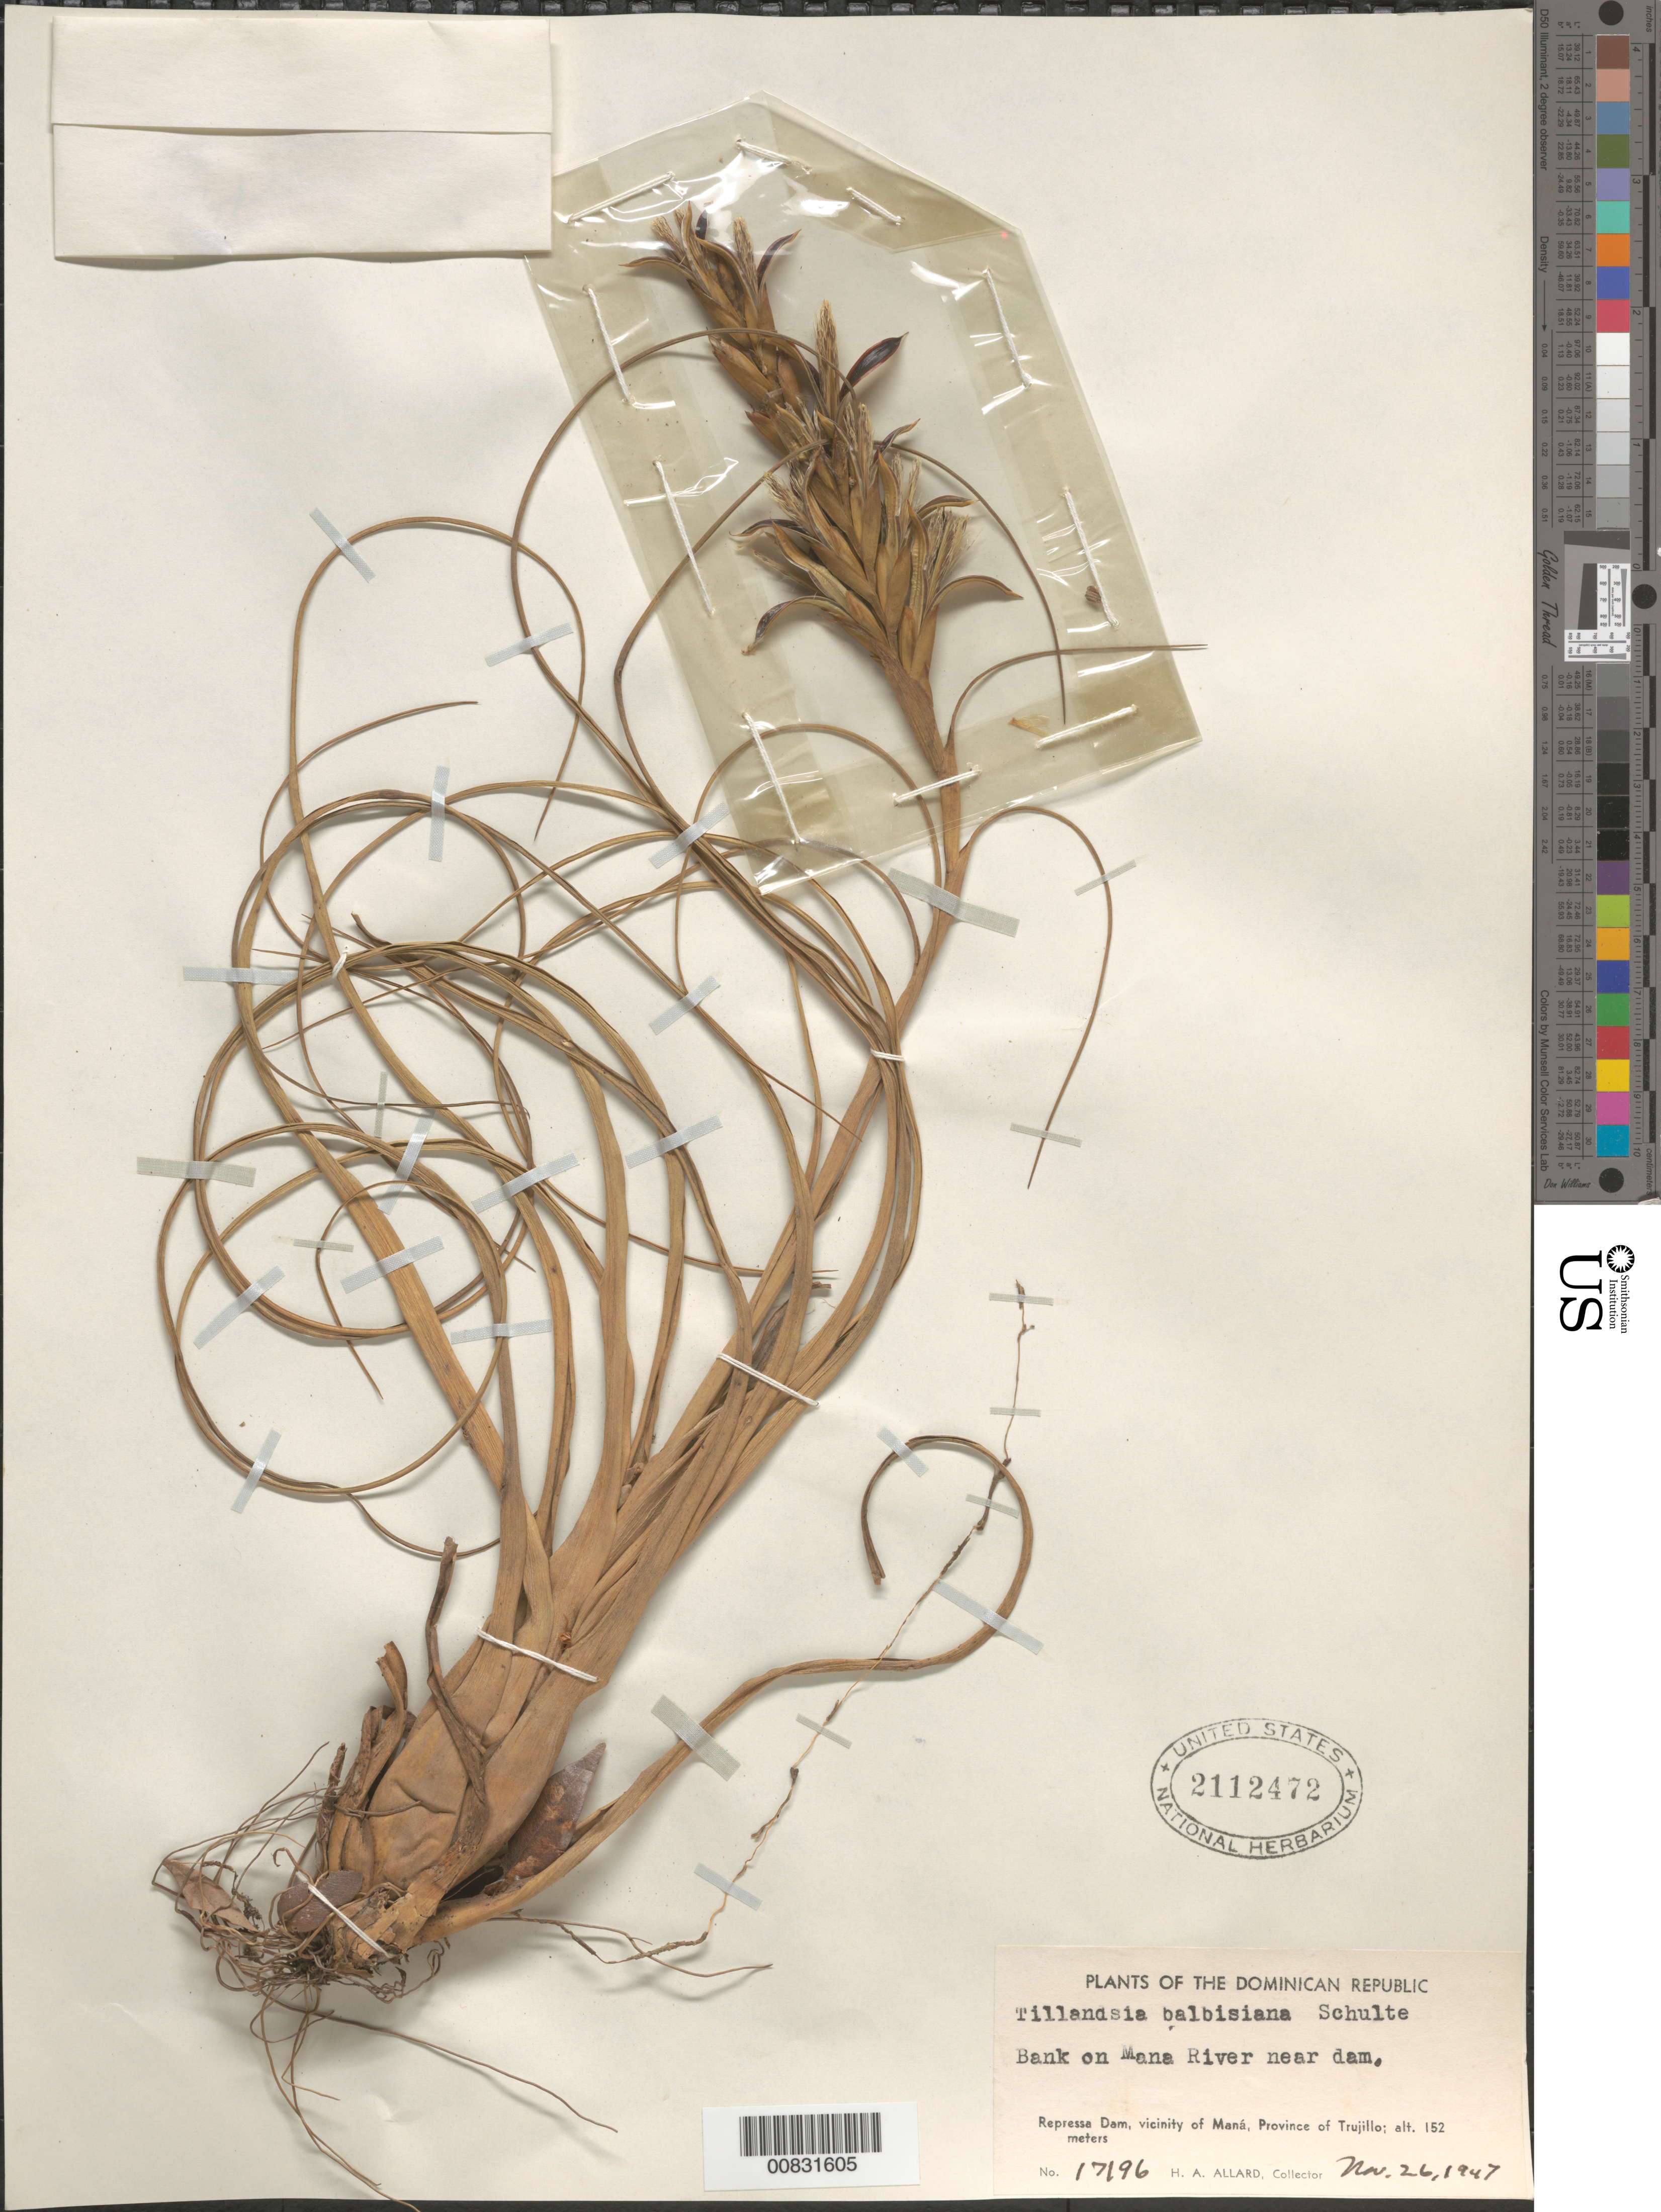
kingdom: Plantae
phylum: Tracheophyta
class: Liliopsida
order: Poales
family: Bromeliaceae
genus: Tillandsia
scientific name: Tillandsia balbisiana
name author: Schult. f.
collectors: H. A. Allard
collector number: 17196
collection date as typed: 26 Nov 1947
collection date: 1947-11-26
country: Dominican Republic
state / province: San Cristóbal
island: Hispaniola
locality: Repressa Dam, vicinity of Maná, Province of Trujillo. Bank of Maná River near dam.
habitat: bank on river near dam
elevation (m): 152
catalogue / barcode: US 2112472